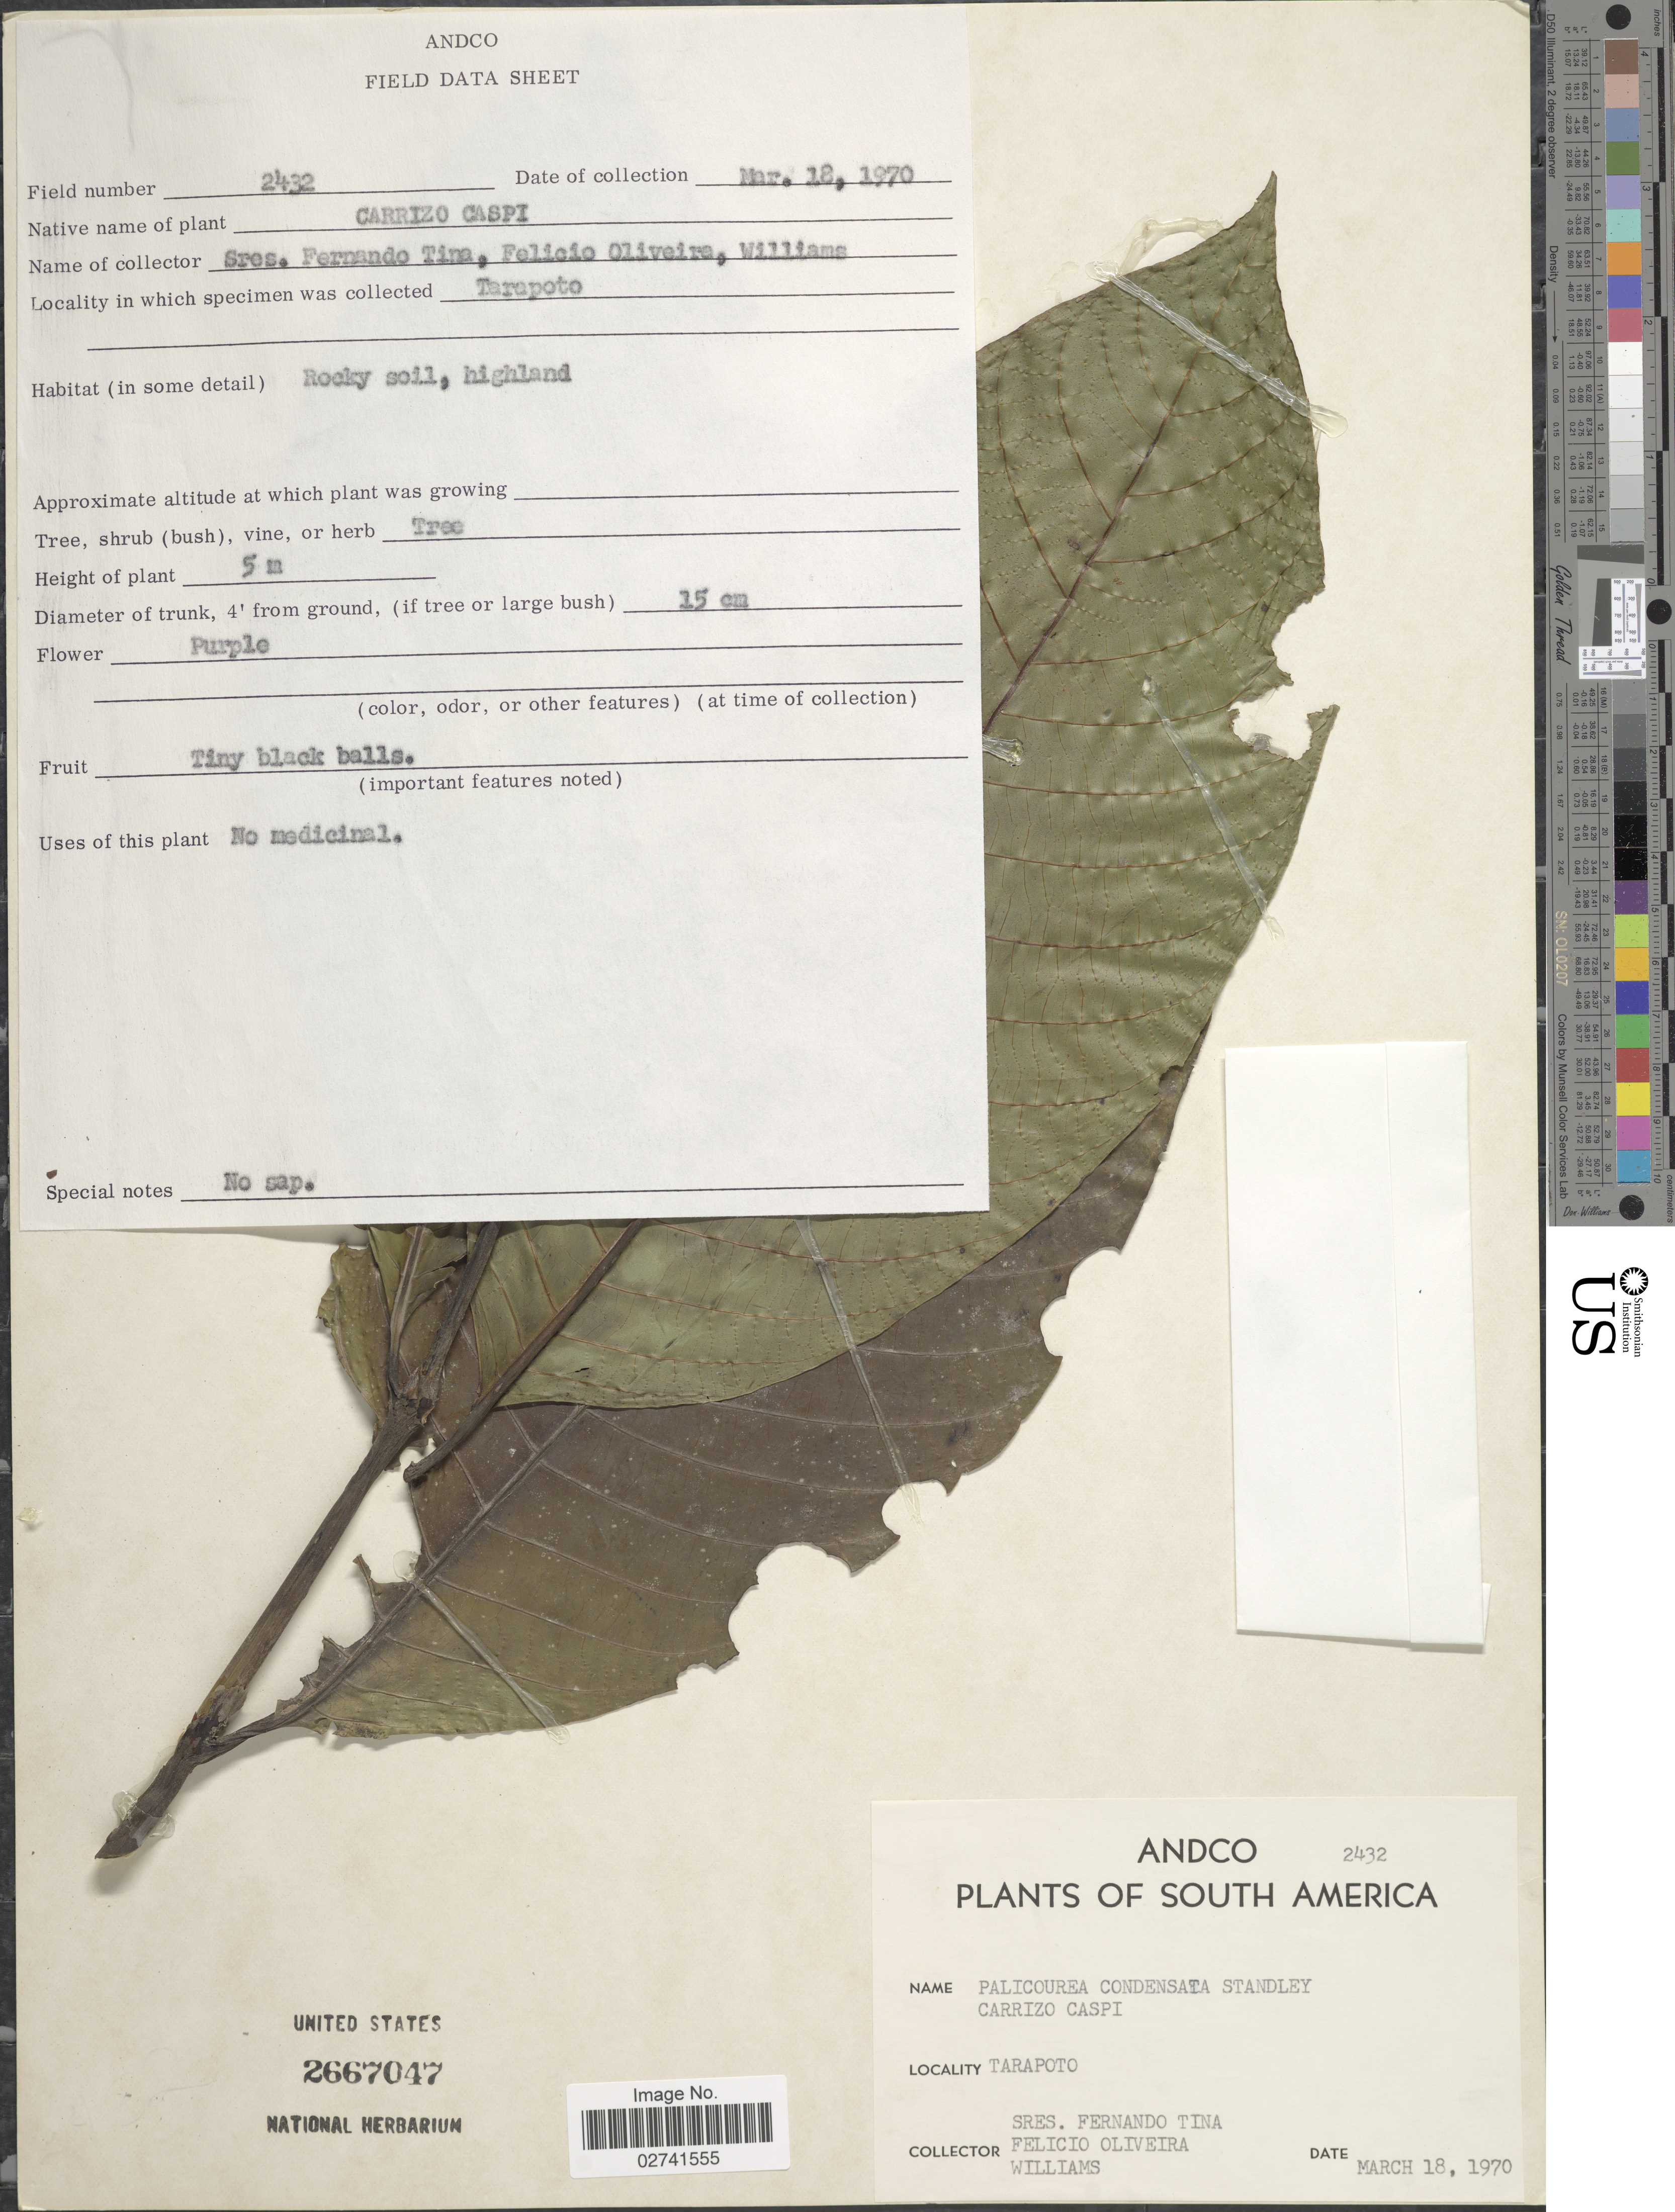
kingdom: Plantae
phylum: Tracheophyta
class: Magnoliopsida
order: Gentianales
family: Rubiaceae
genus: Palicourea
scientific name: Palicourea lasiantha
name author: Krause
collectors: F. Tina, F. Oliveira & -- Williams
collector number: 2432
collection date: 1970-03-18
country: Peru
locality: Tarapoto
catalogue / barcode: US 2667047